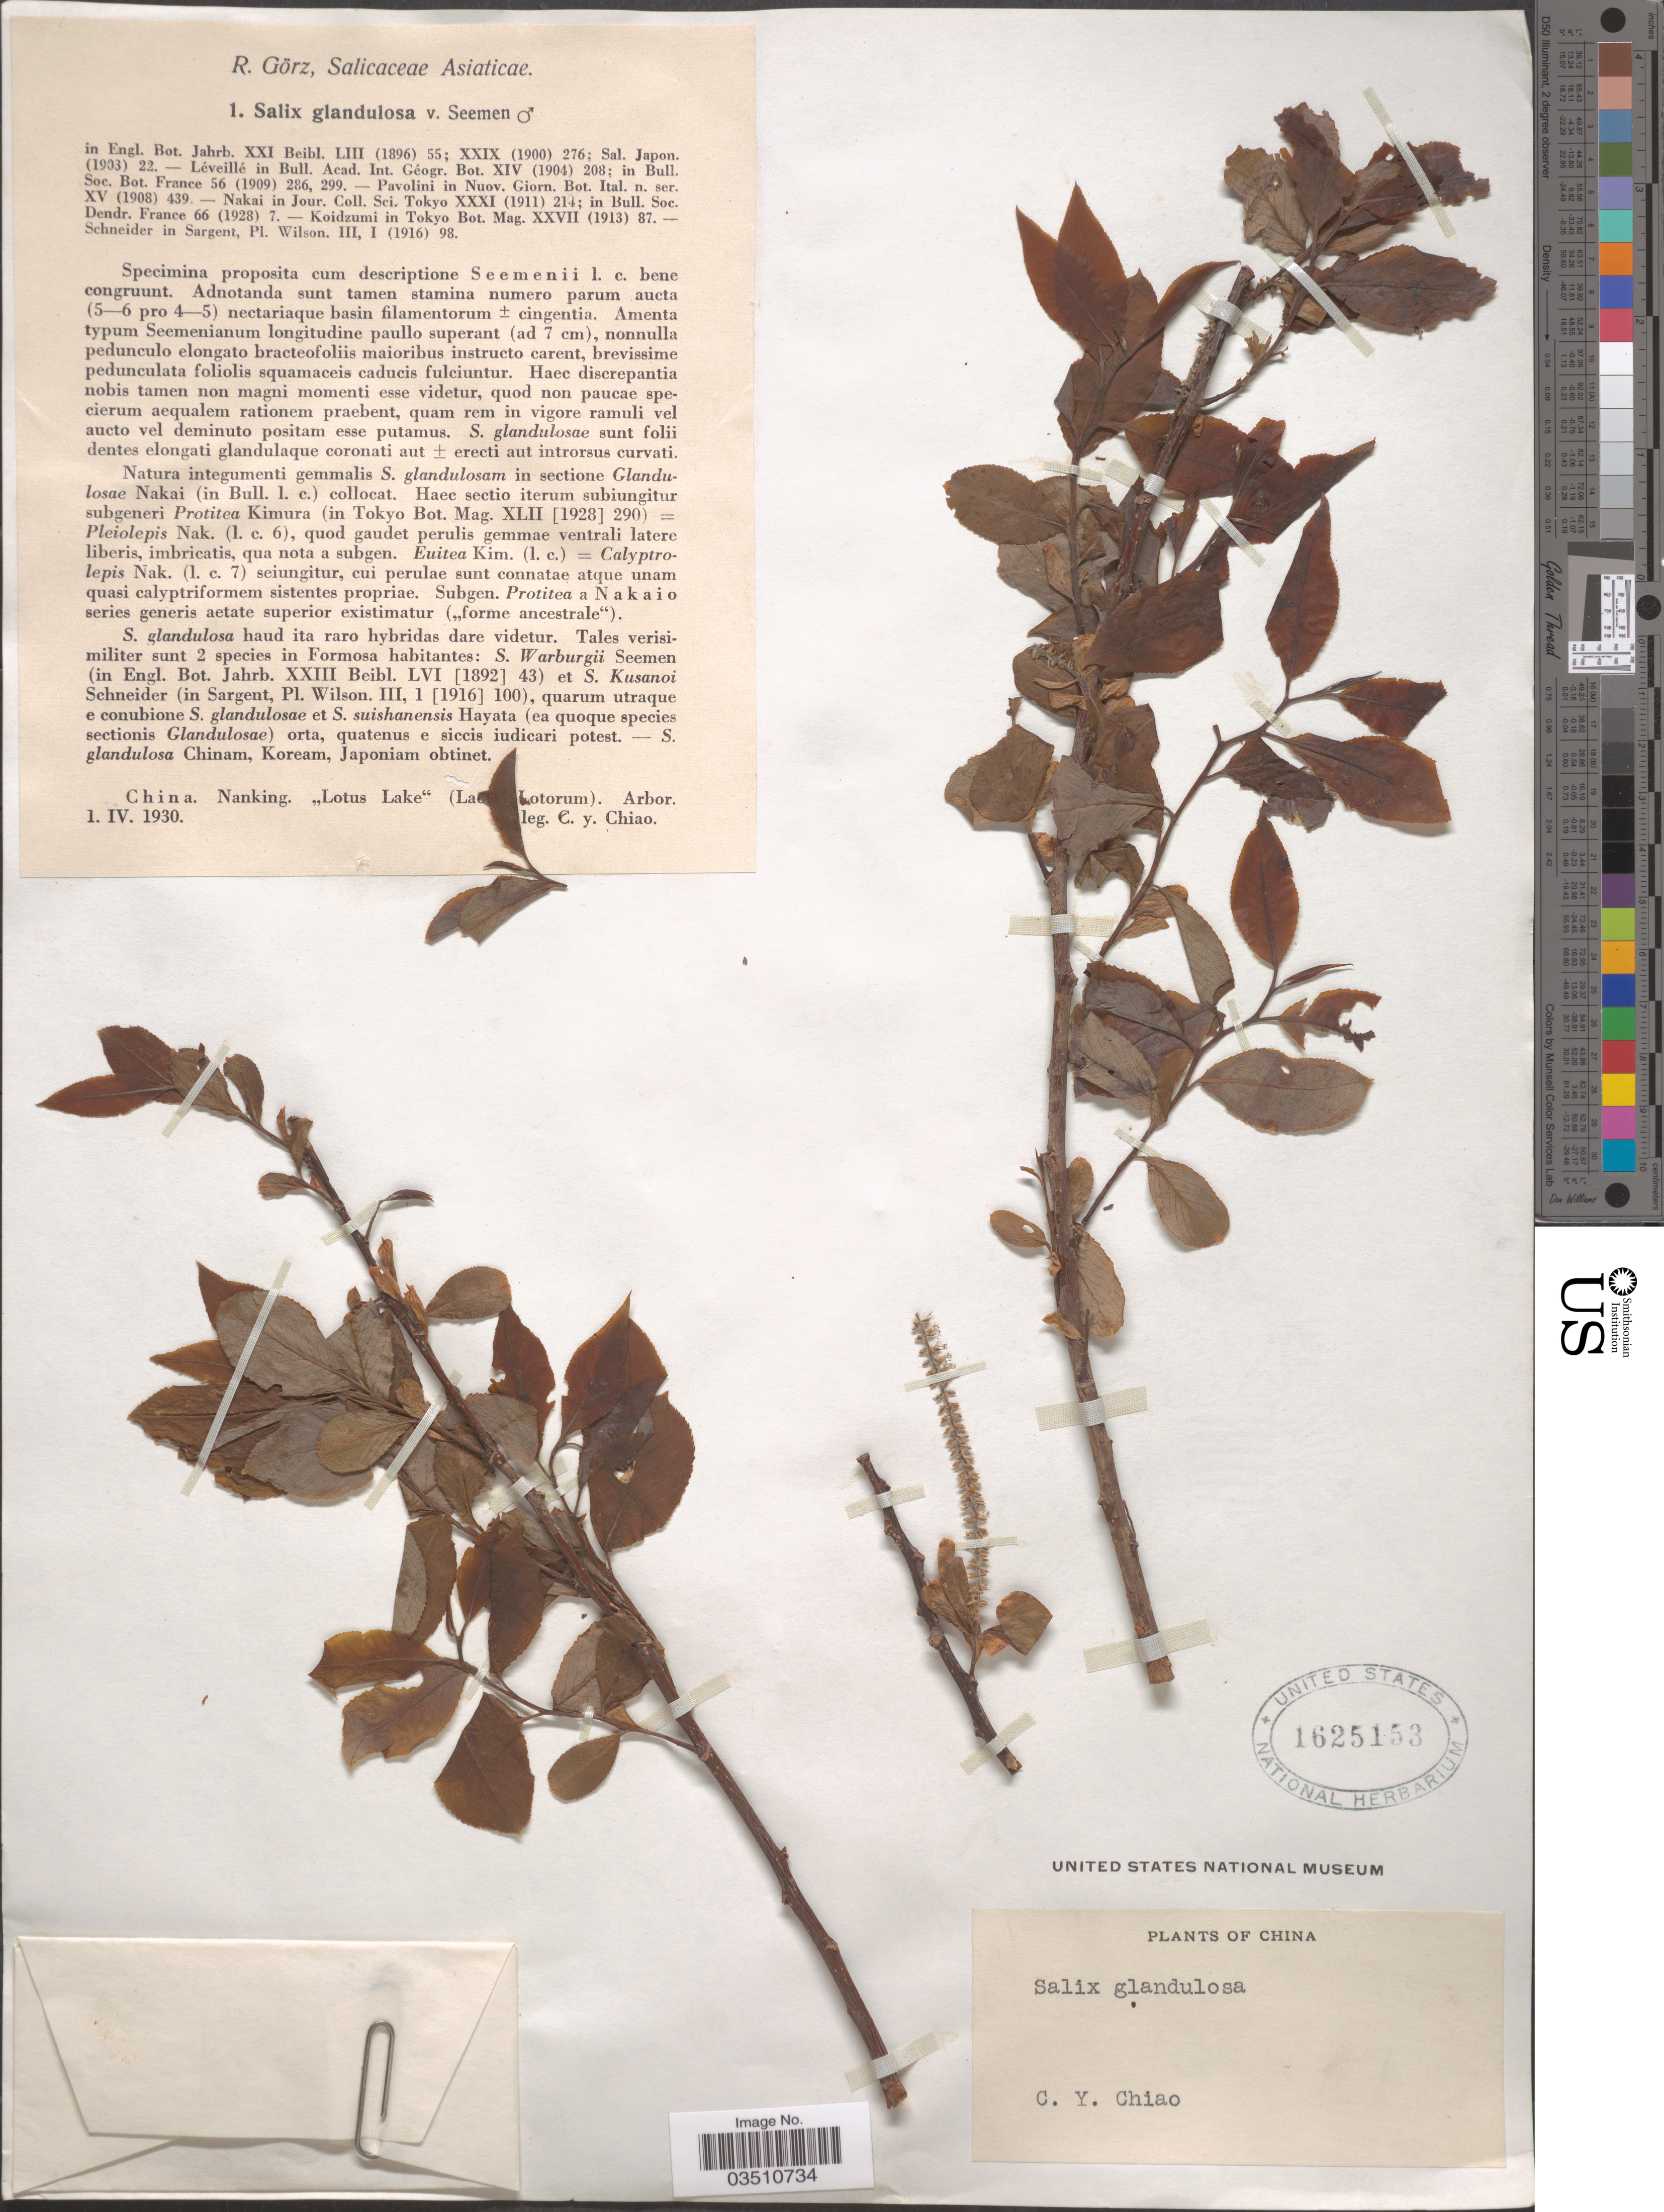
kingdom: Plantae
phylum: Tracheophyta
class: Magnoliopsida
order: Malpighiales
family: Salicaceae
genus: Salix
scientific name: Salix glandulosa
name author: Seemen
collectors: C. Y. Chiao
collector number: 1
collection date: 1930-04-01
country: China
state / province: Jiangsu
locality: Nanking. "Lotus Lake" (La [illegible text] Loyotum). Arbor.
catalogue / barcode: US 1625153